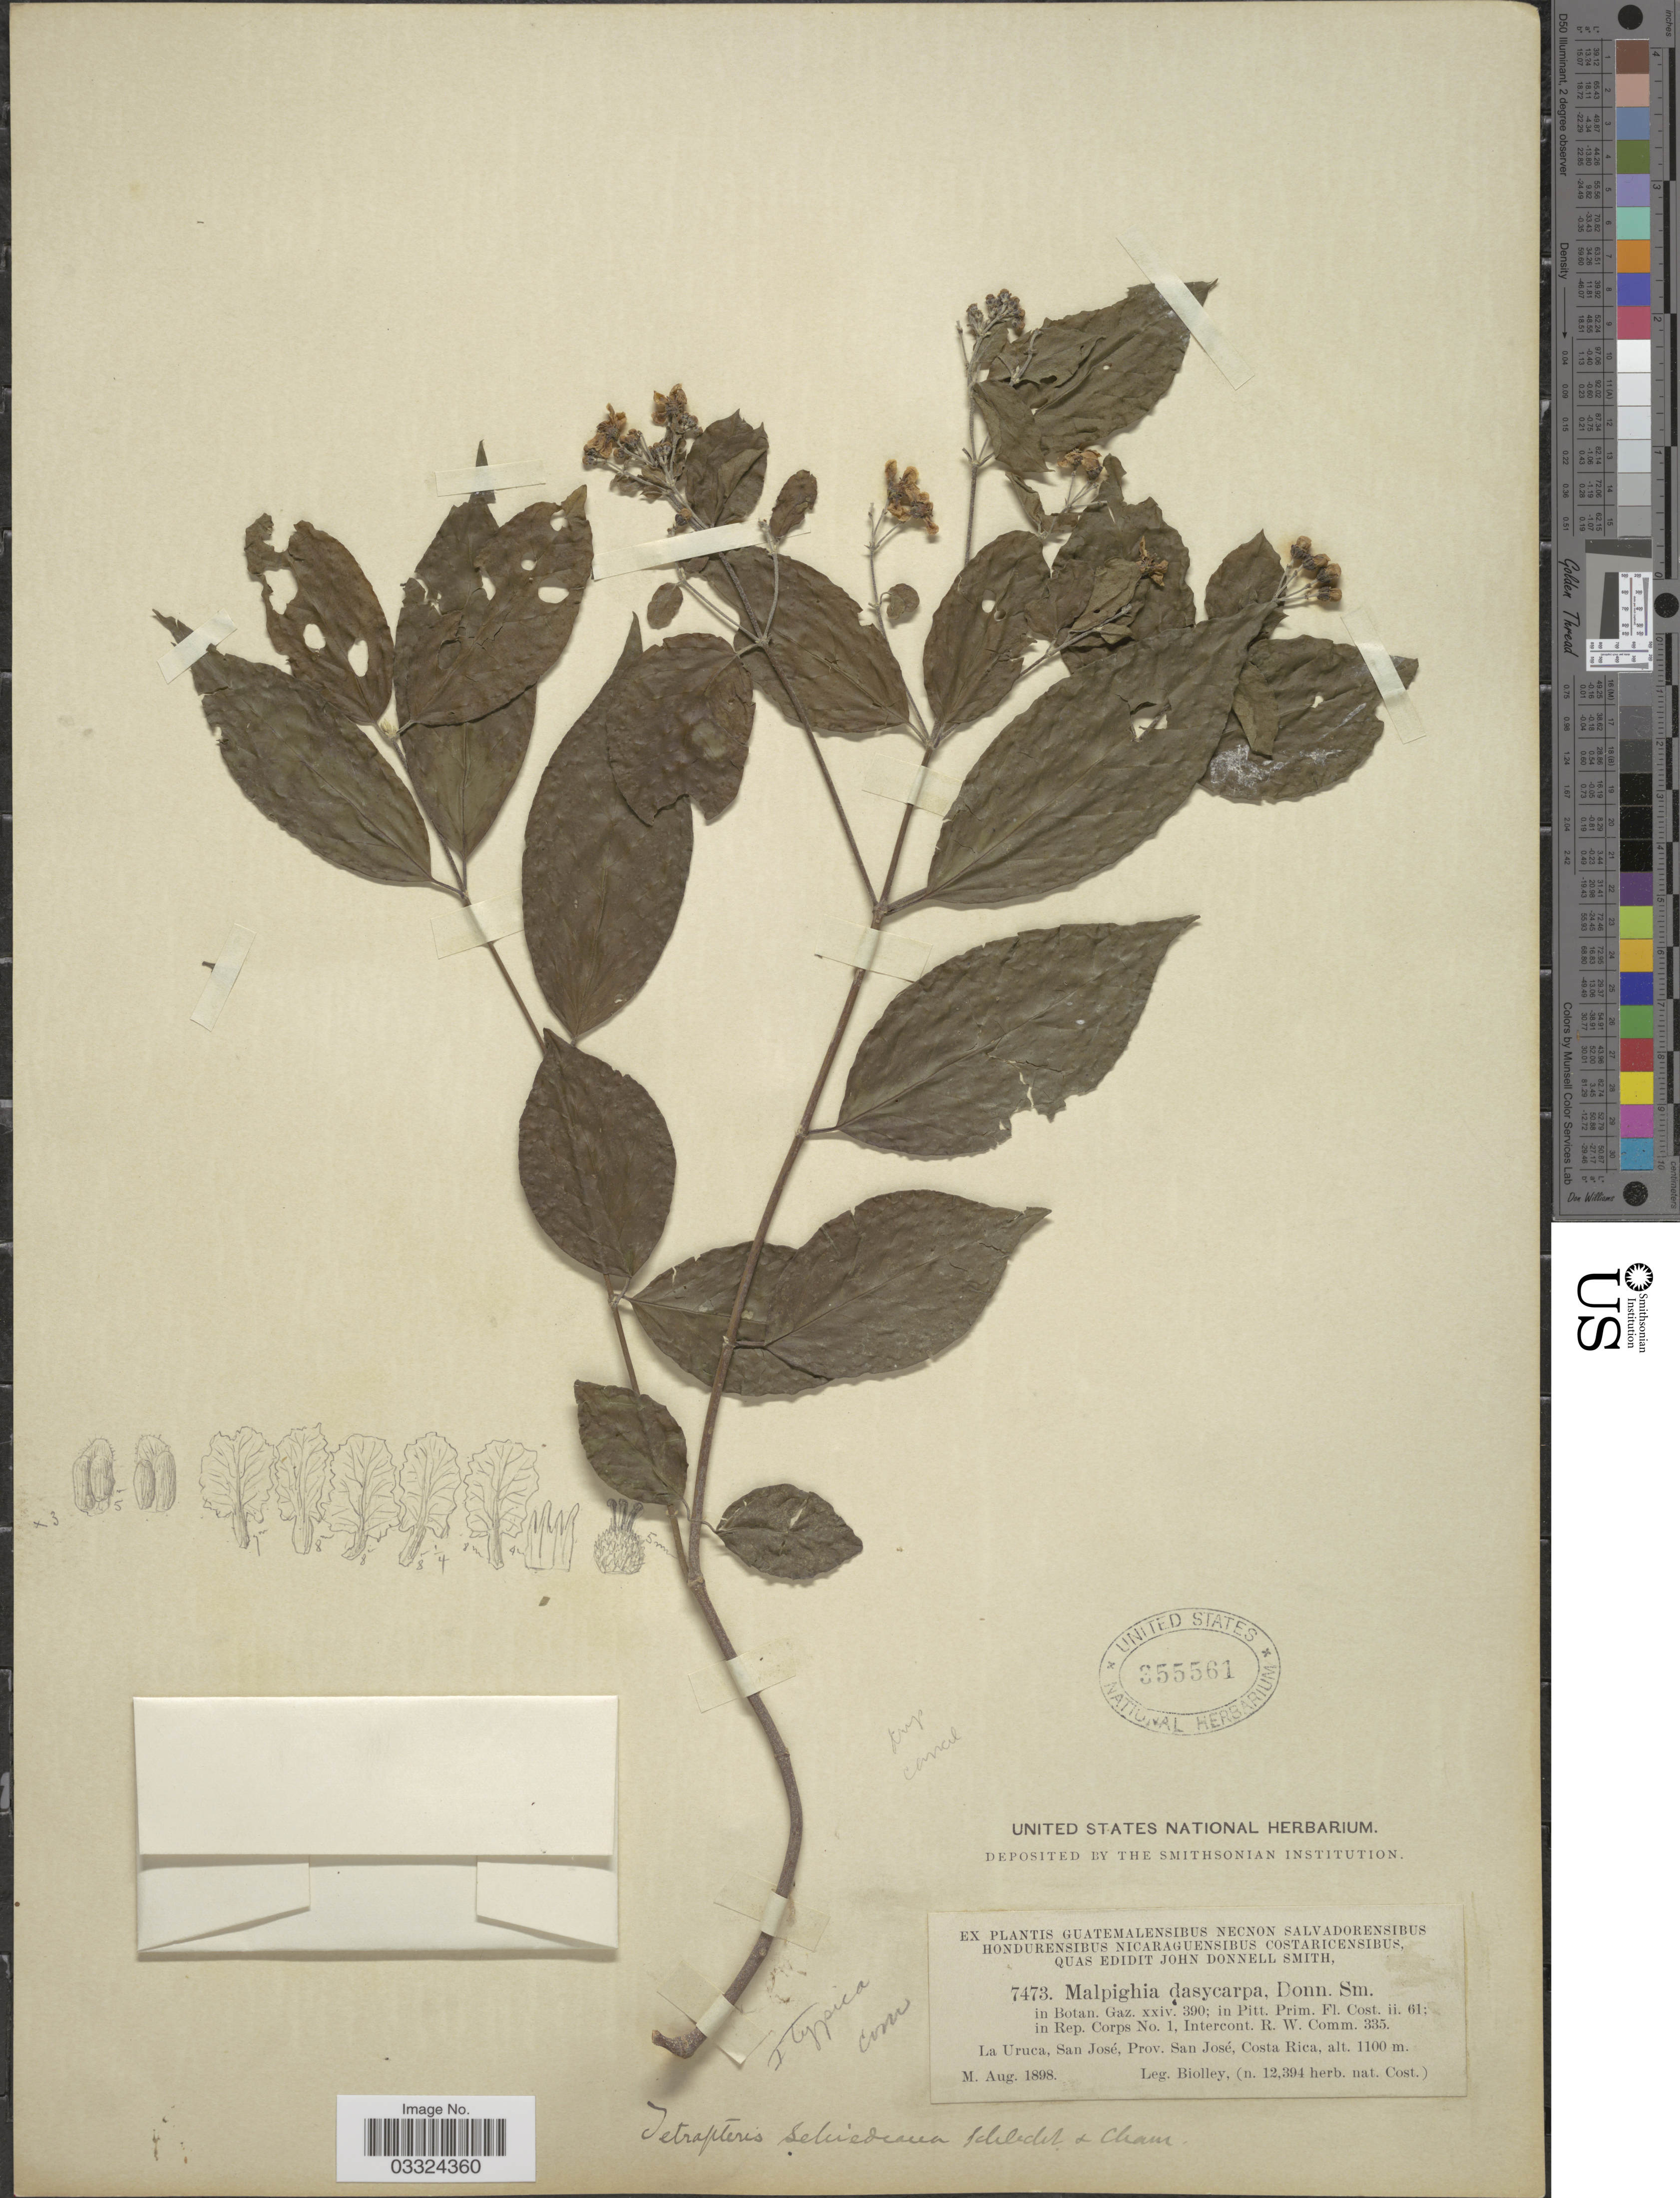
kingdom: Plantae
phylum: Tracheophyta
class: Magnoliopsida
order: Malpighiales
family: Malpighiaceae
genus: Tetrapterys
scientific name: Tetrapterys schiedeana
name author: Schltdl. & Cham.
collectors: Biolley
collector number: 7473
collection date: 1898-08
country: Costa Rica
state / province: San José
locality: La Uruca, San José.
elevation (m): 1100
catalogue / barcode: US 355561